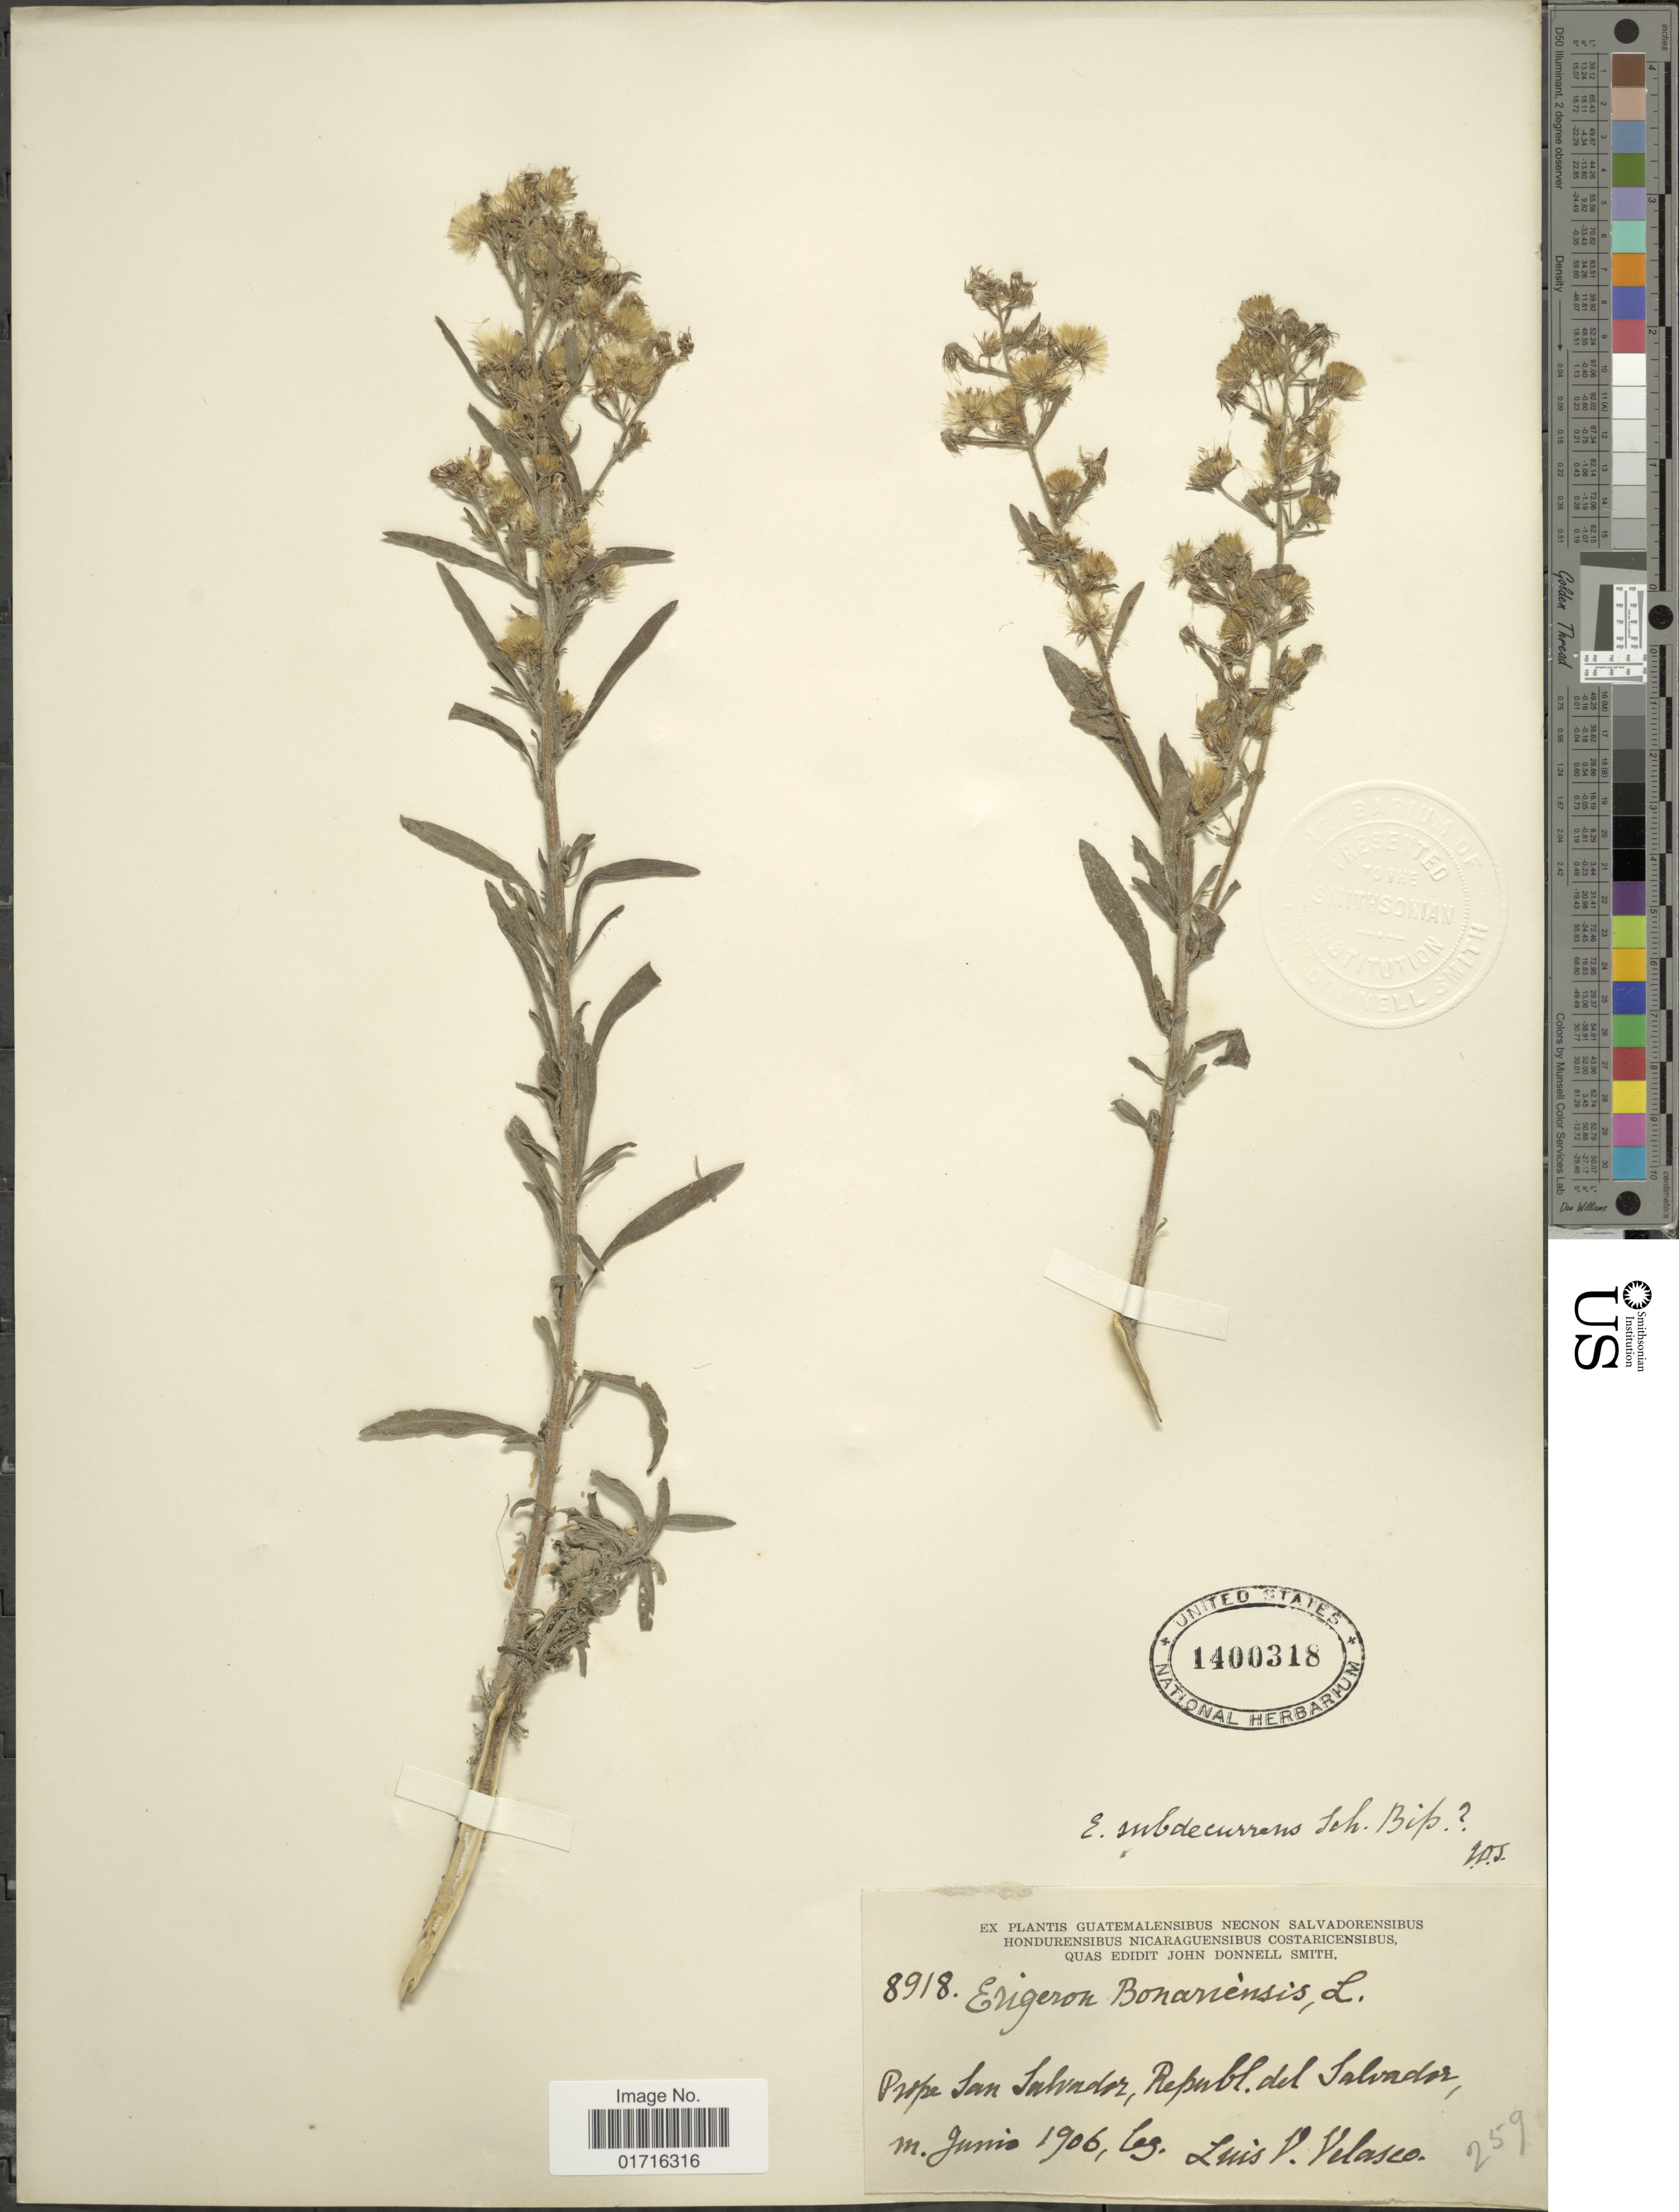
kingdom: Plantae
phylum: Tracheophyta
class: Magnoliopsida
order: Asterales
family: Asteraceae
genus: Conyza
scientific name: Conyza bonariensis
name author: (L.) Cronq.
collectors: L. Velasco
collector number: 8918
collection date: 1906-06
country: El Salvador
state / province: San Salvador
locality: Prope San Salvador, Repunl. del Salvador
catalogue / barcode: US 1400318